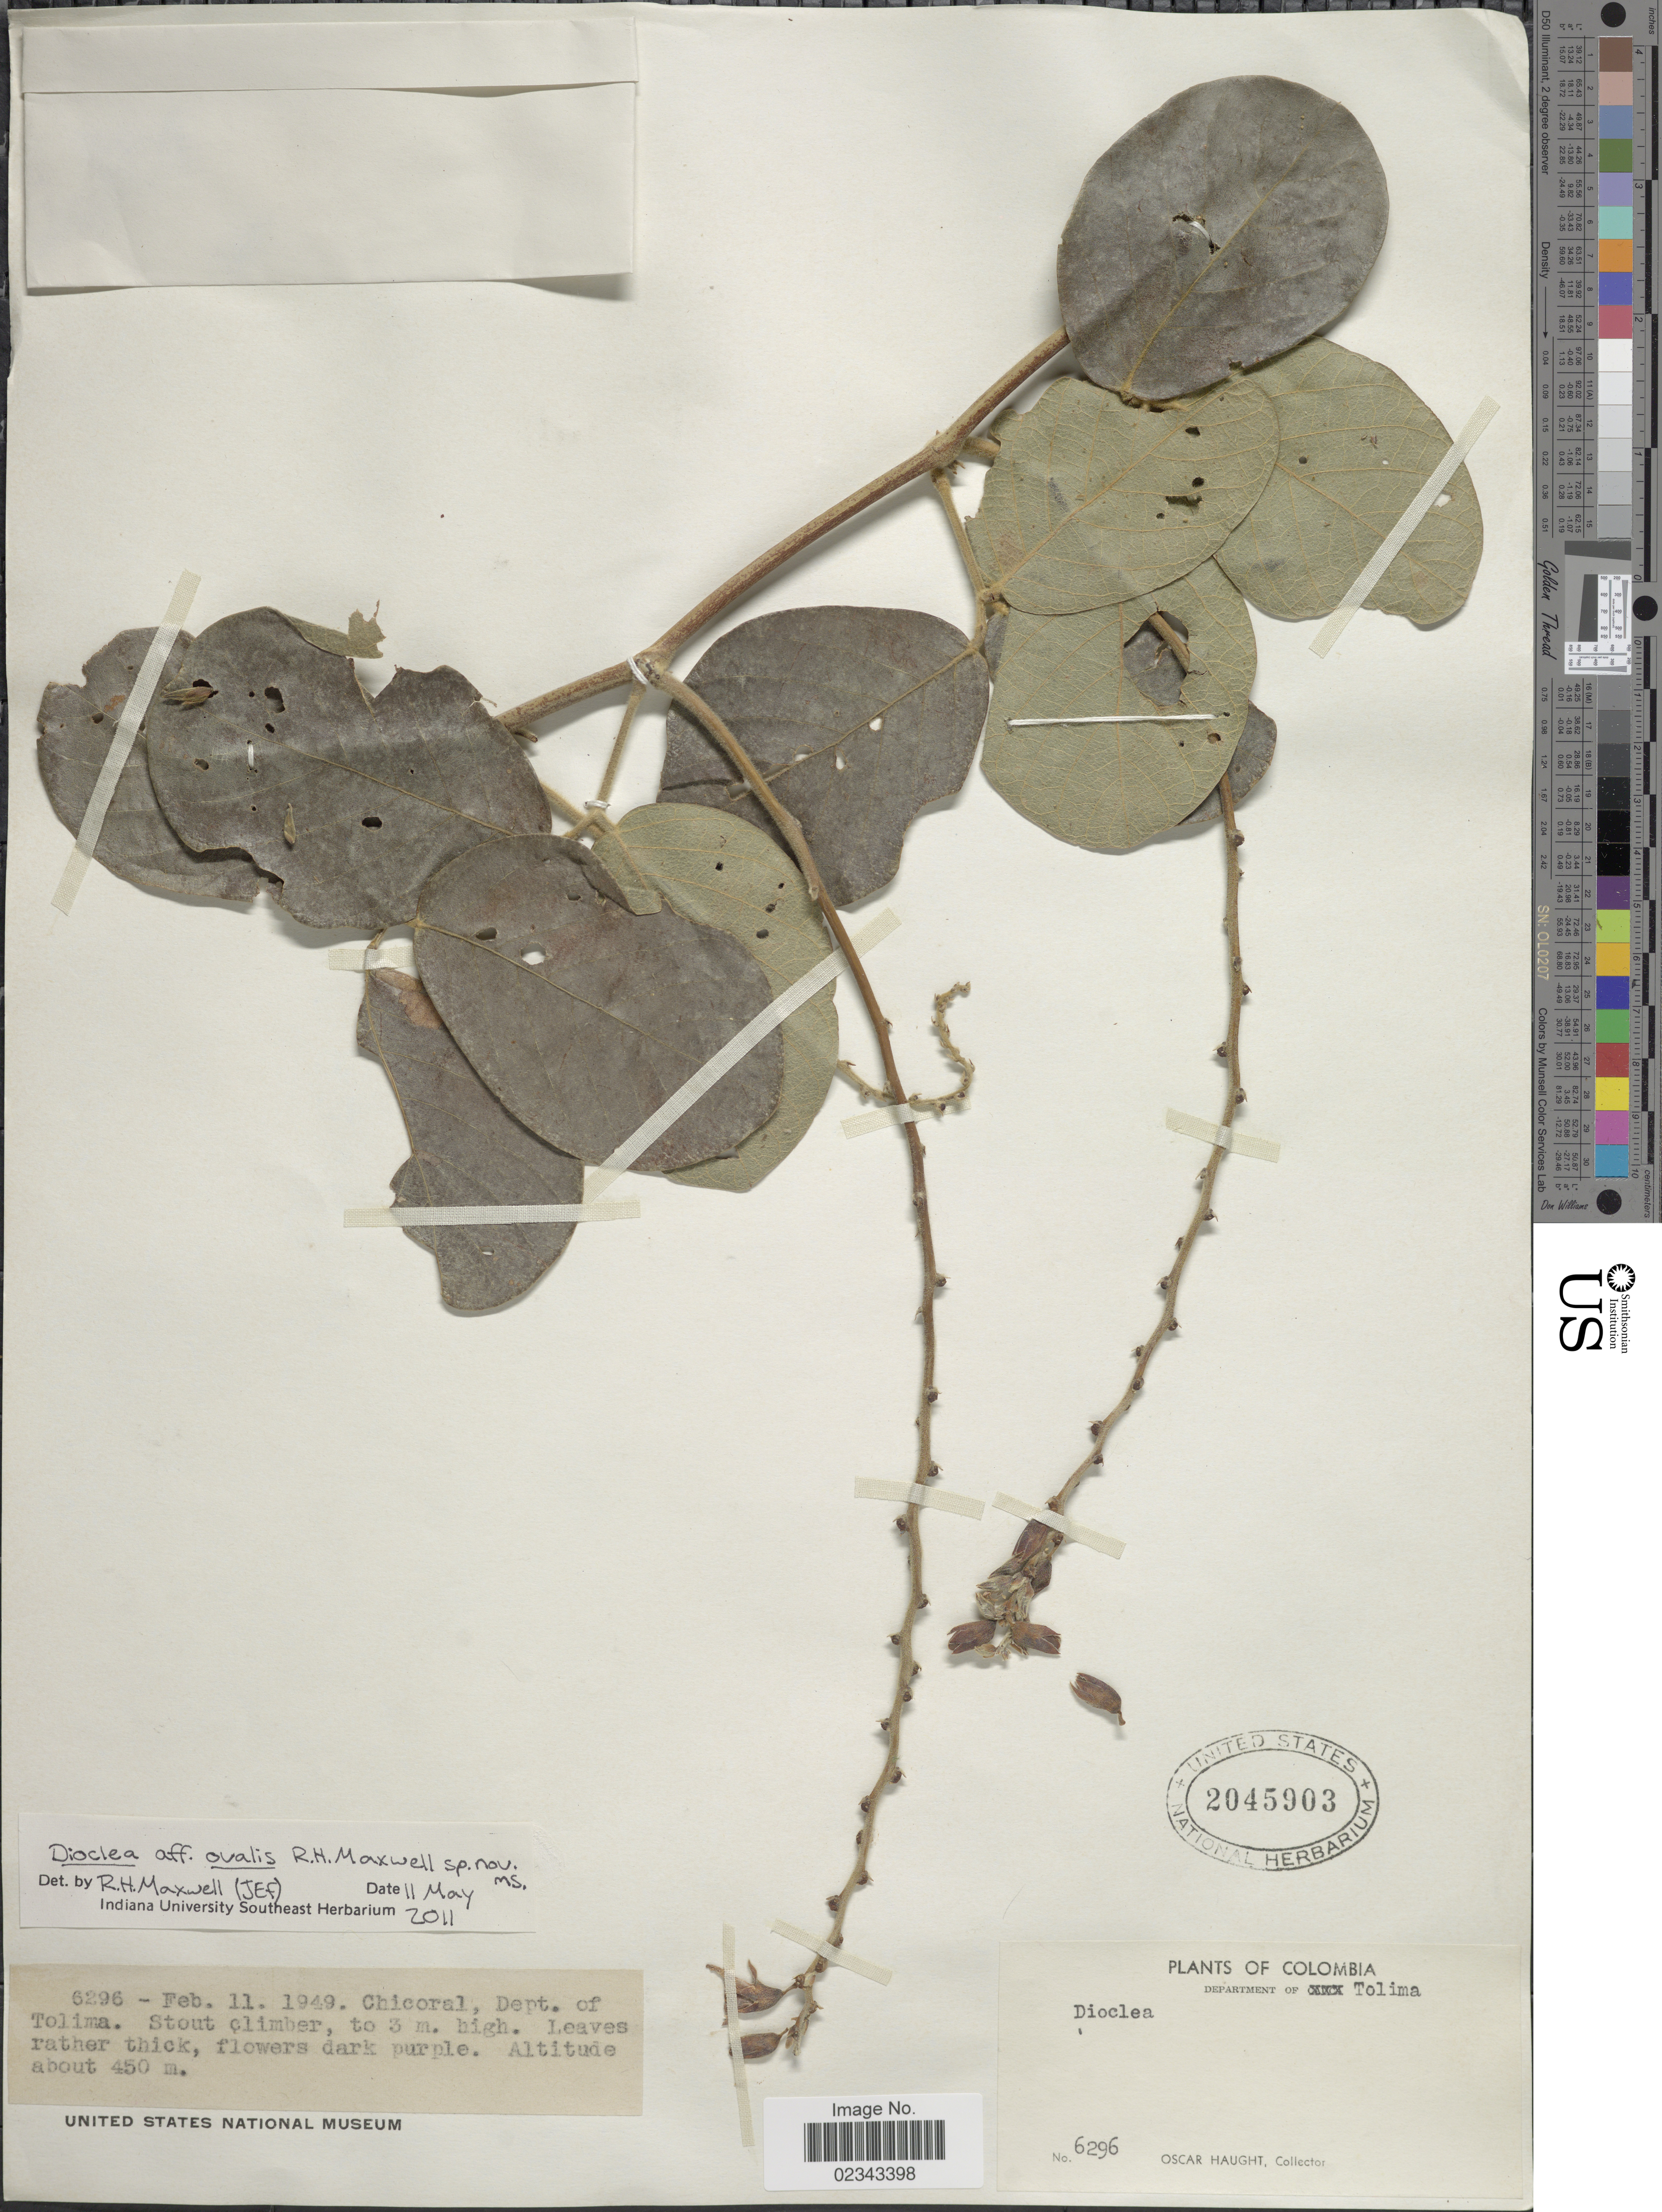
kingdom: Plantae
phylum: Tracheophyta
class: Magnoliopsida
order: Fabales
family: Fabaceae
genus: Dioclea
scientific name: Dioclea ovalis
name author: R.H. Maxwell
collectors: O. L. Haught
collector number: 6296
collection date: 1949-02-11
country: Colombia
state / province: Tolima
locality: Department of Tolima, Chicoral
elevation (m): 450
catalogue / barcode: US 2045903